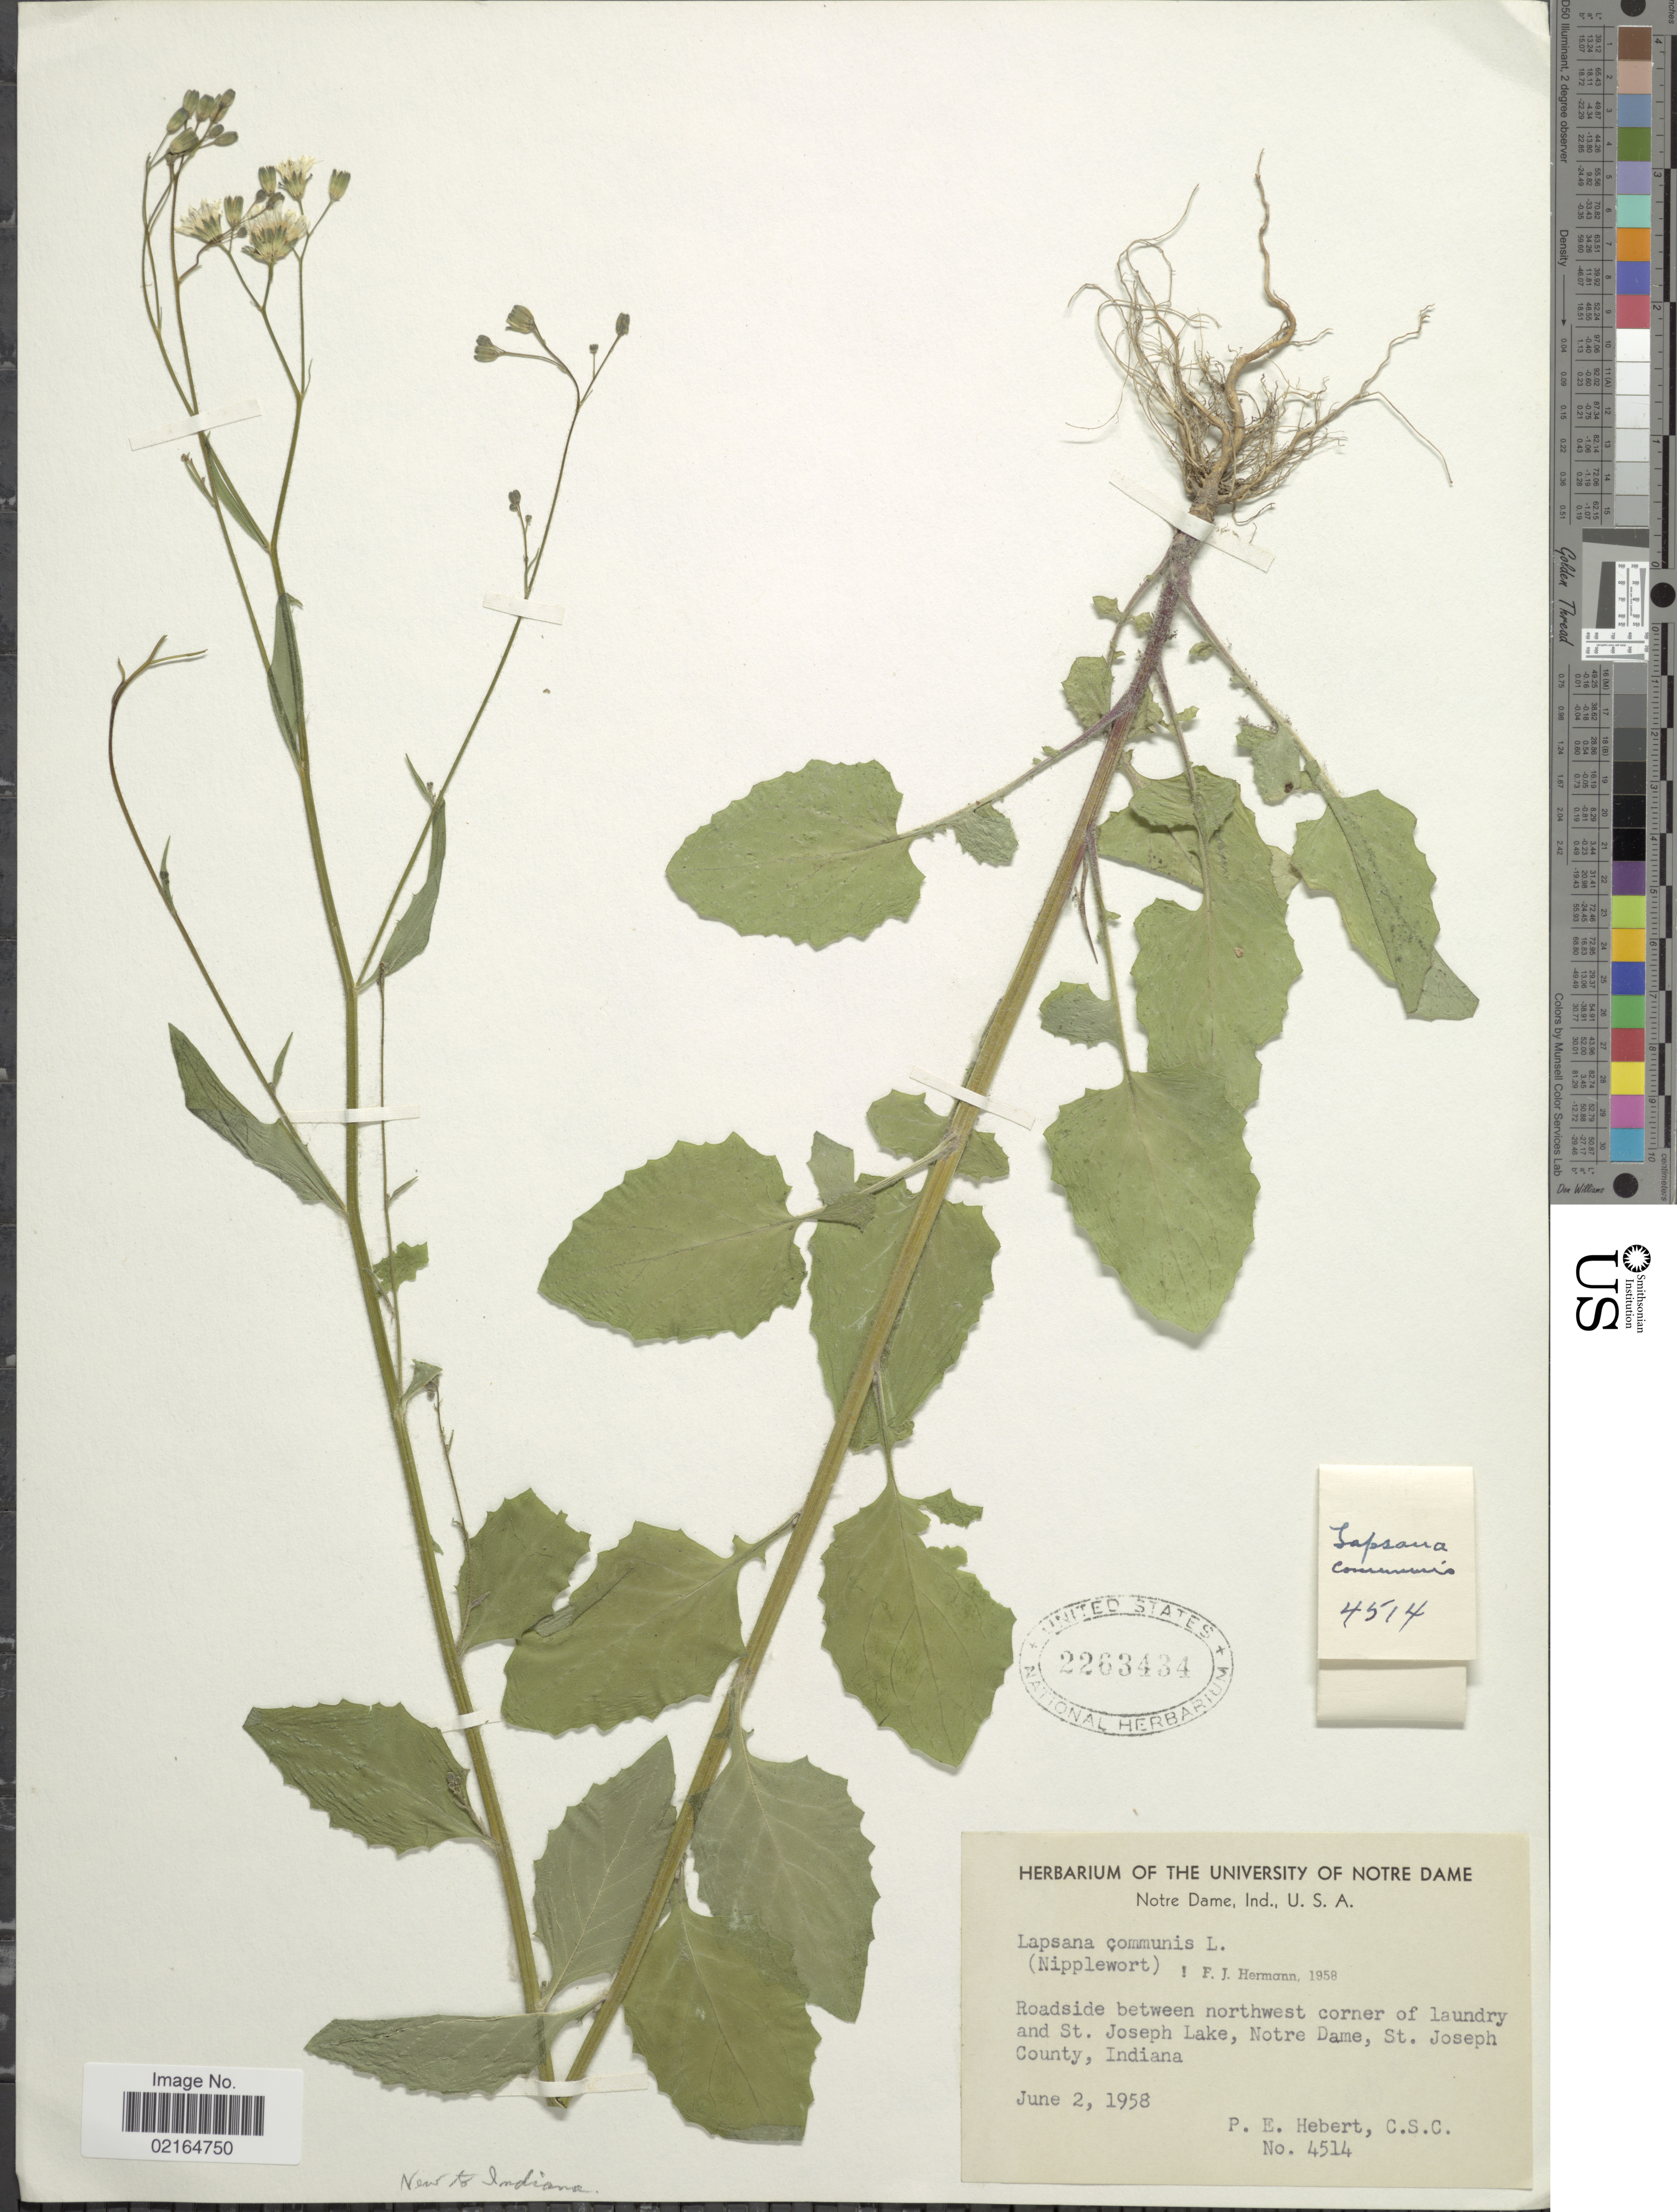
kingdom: Plantae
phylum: Tracheophyta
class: Magnoliopsida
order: Asterales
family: Asteraceae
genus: Lapsana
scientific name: Lapsana communis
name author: L.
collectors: P. Hebert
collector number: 4514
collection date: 1958-06-02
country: United States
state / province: Indiana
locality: Roadside between northwest corner of laundry and St. Joseph Lake, Notre Dame, St. Joseph County.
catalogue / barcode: US 2263434